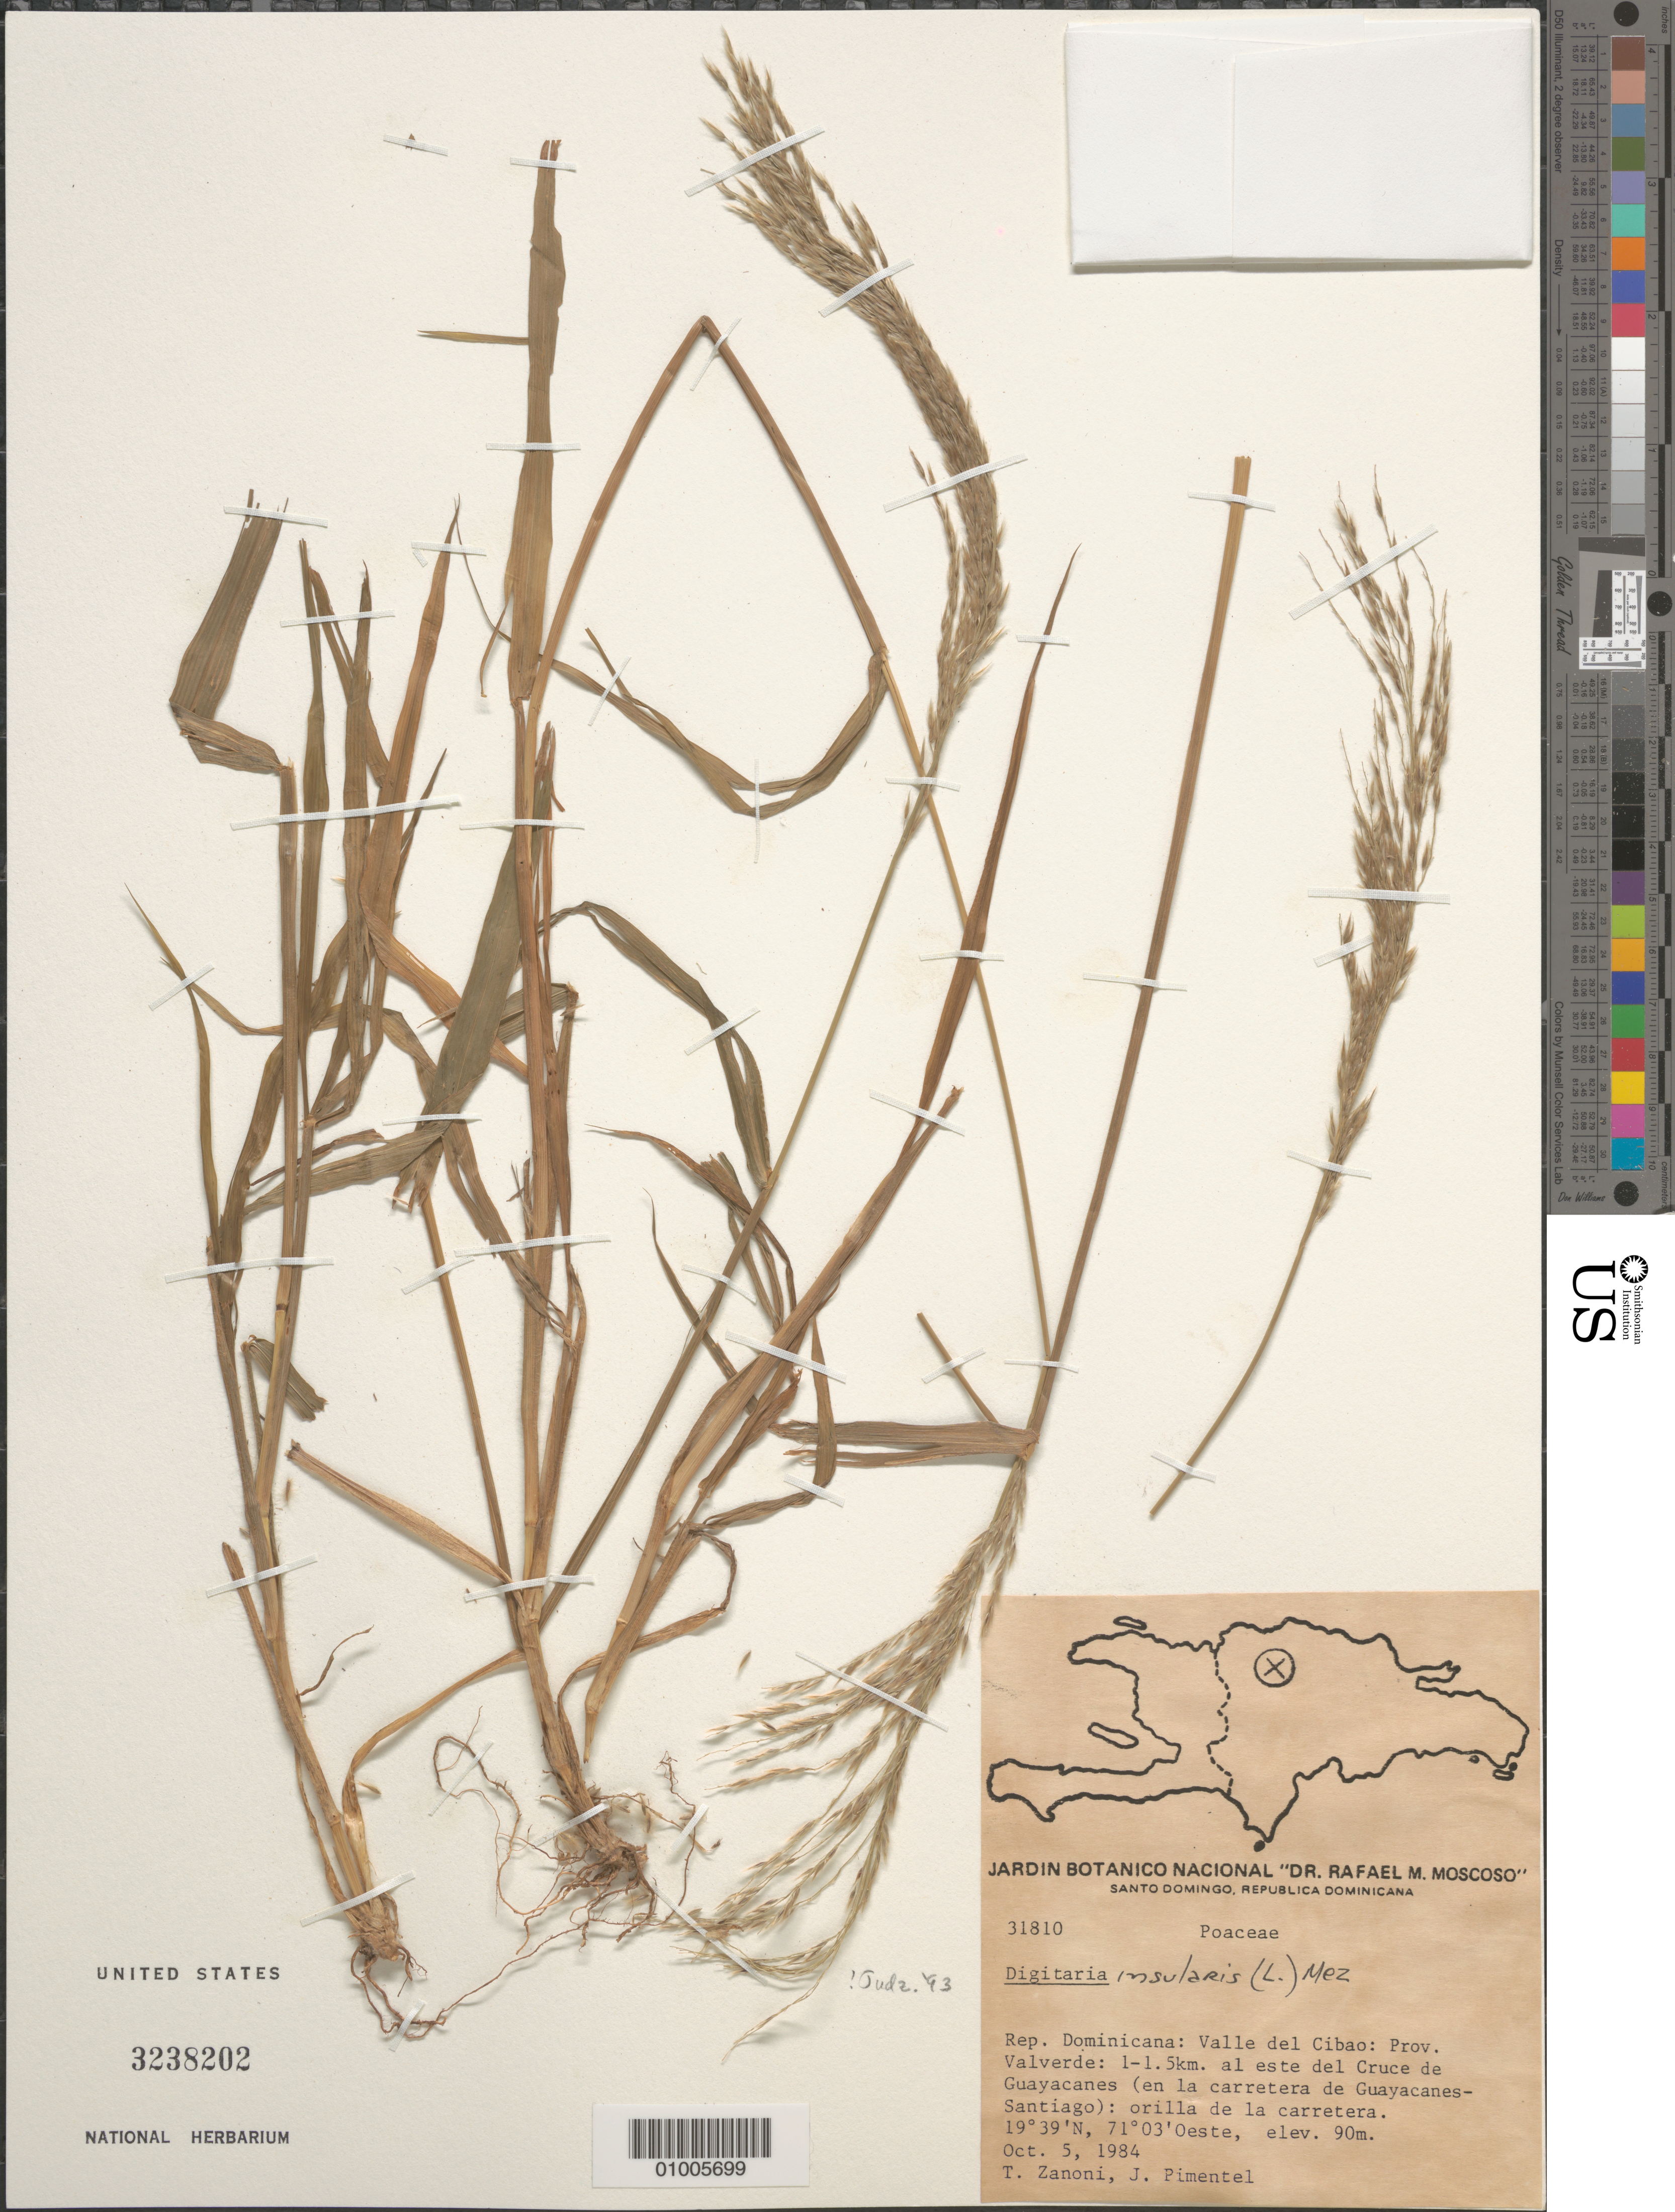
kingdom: Plantae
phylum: Tracheophyta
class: Liliopsida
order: Poales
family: Poaceae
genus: Digitaria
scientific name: Digitaria insularis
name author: (L.) Mez ex Ekman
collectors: T. A. Zanoni & J. Pimentel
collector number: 31810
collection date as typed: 05 Oct 1984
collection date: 1984-10-05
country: Dominican Republic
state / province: La Vega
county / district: Santo Domingo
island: Hispaniola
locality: Valley of Cibao. border of the carretera.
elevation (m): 90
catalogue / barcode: US 3238202